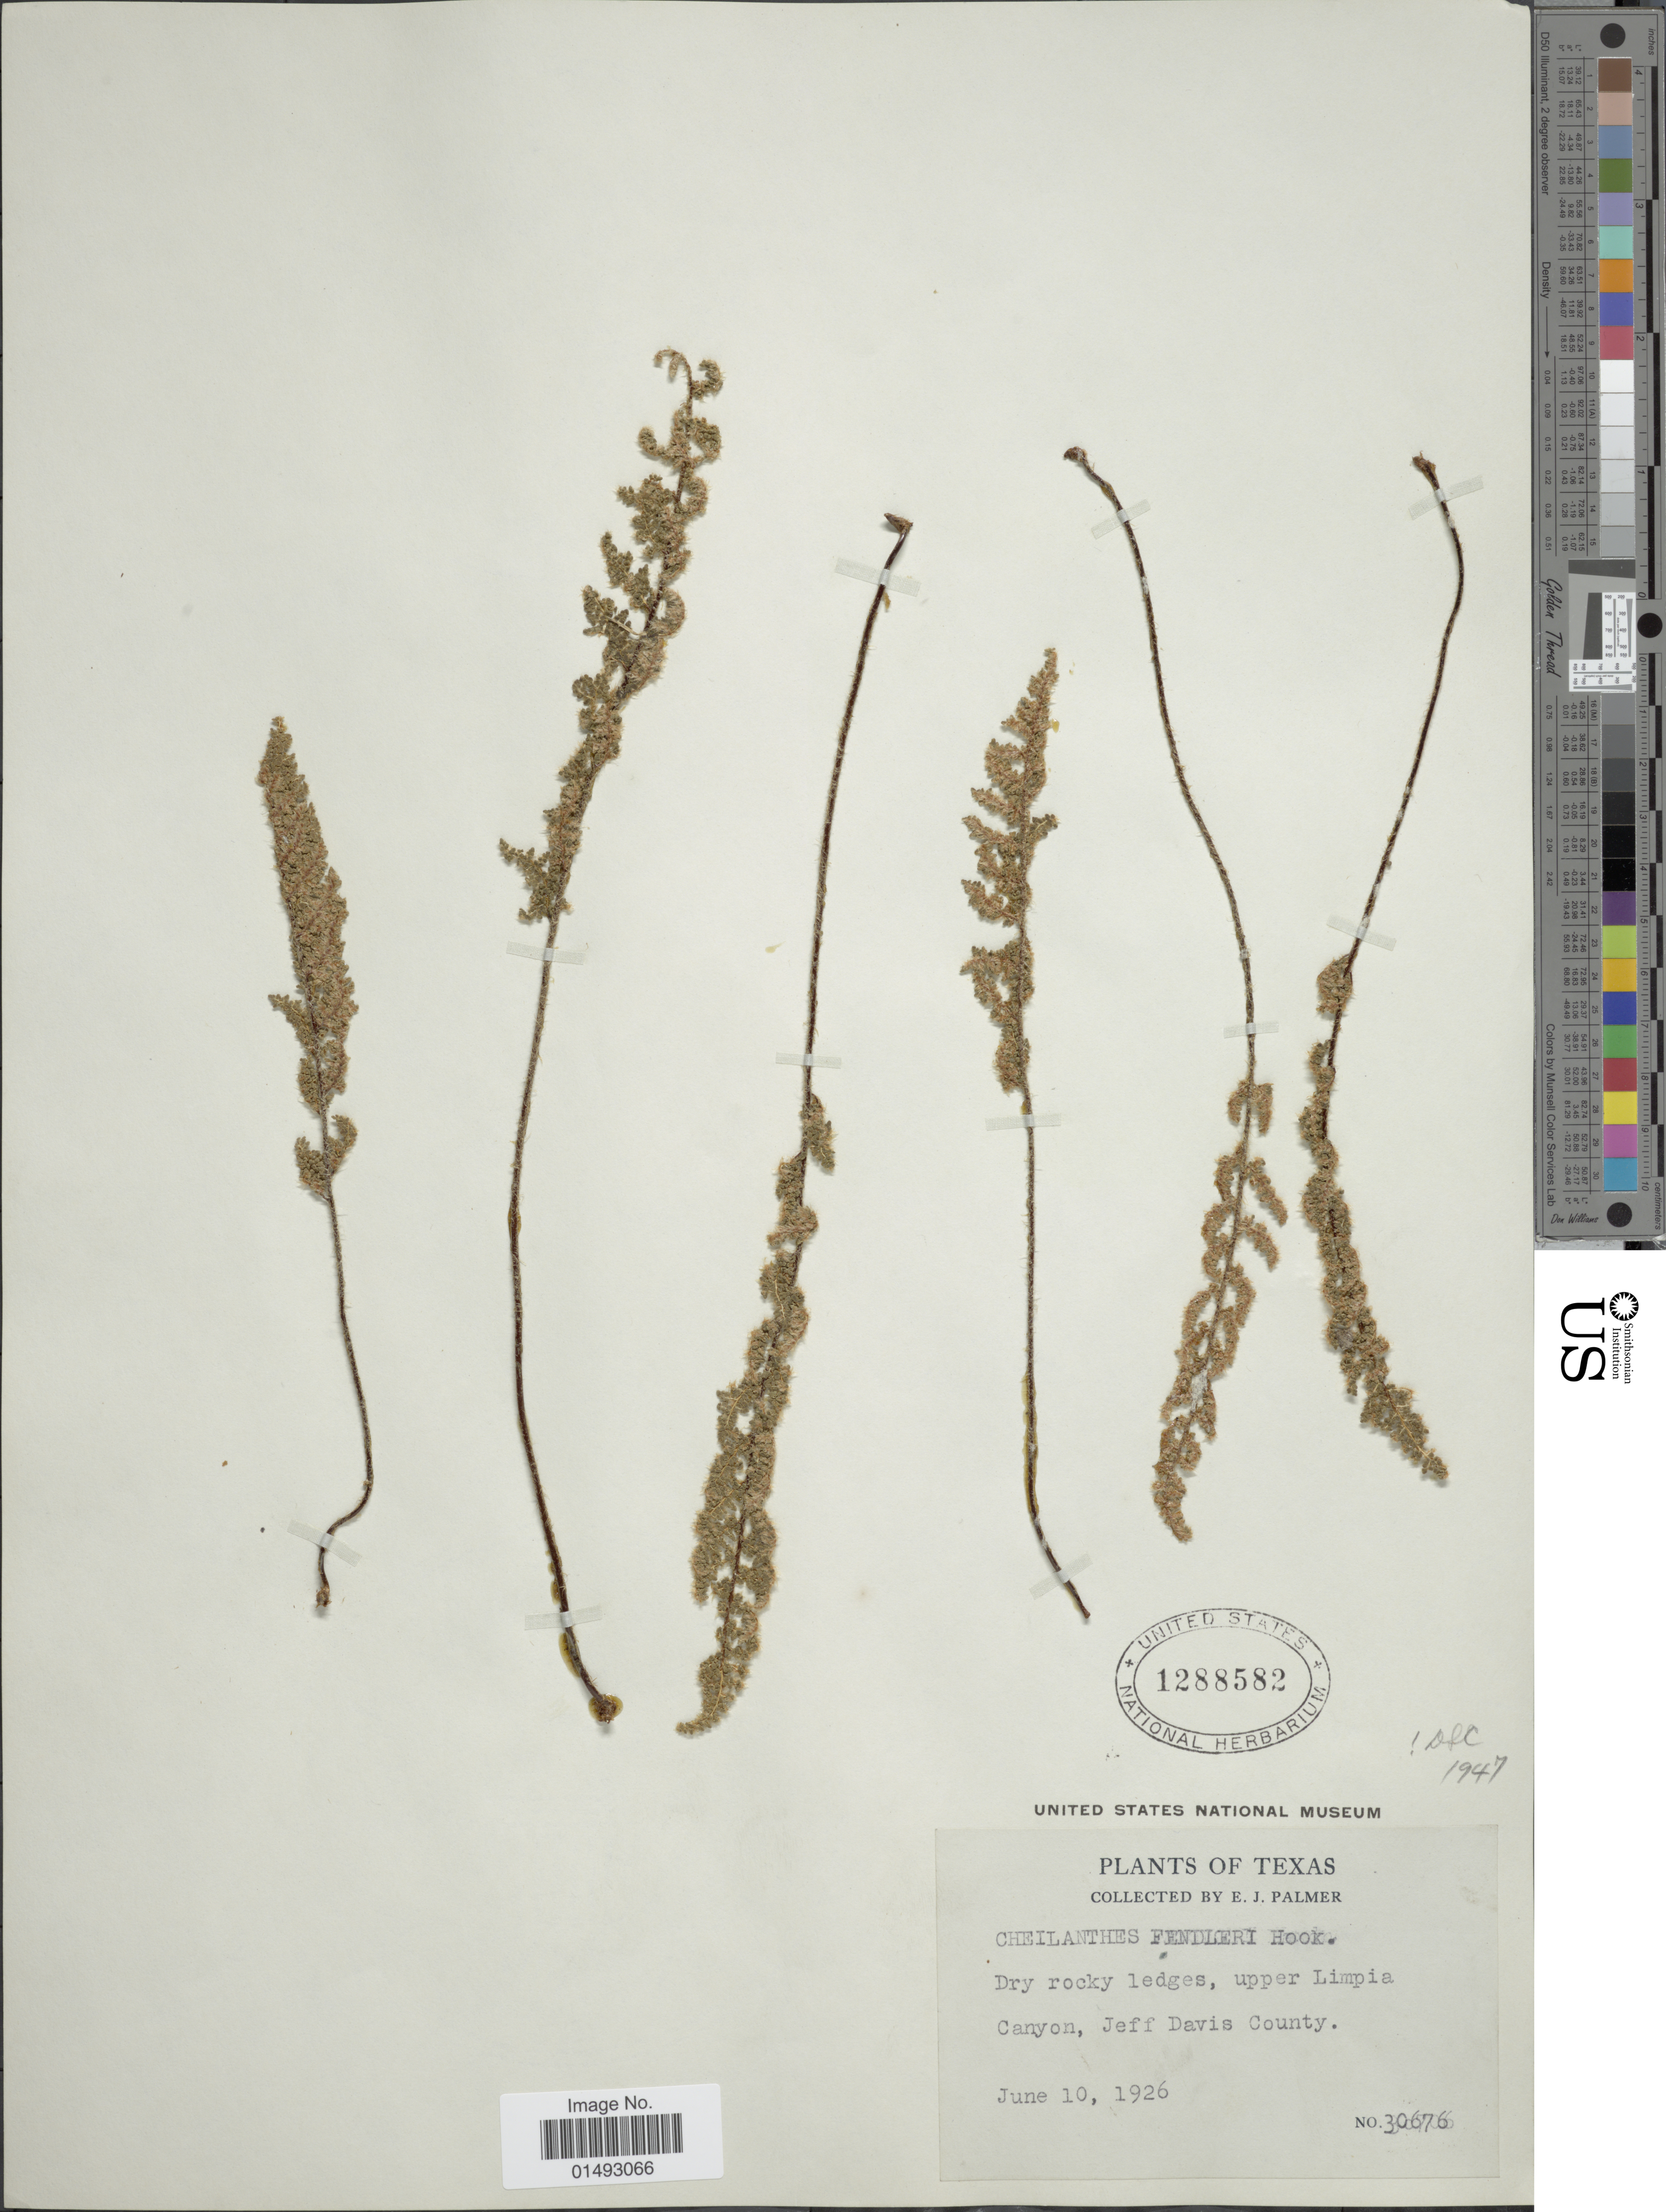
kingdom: Plantae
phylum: Tracheophyta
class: Polypodiopsida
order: Polypodiales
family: Pteridaceae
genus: Myriopteris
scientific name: Myriopteris fendleri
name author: (Hook.) E. Fourn.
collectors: E. J. Palmer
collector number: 30676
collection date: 1926-06-10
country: United States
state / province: Texas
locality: Dry rocky ledges, upper Limpia Canyon, Jeff Davis County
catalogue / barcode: US 1288582